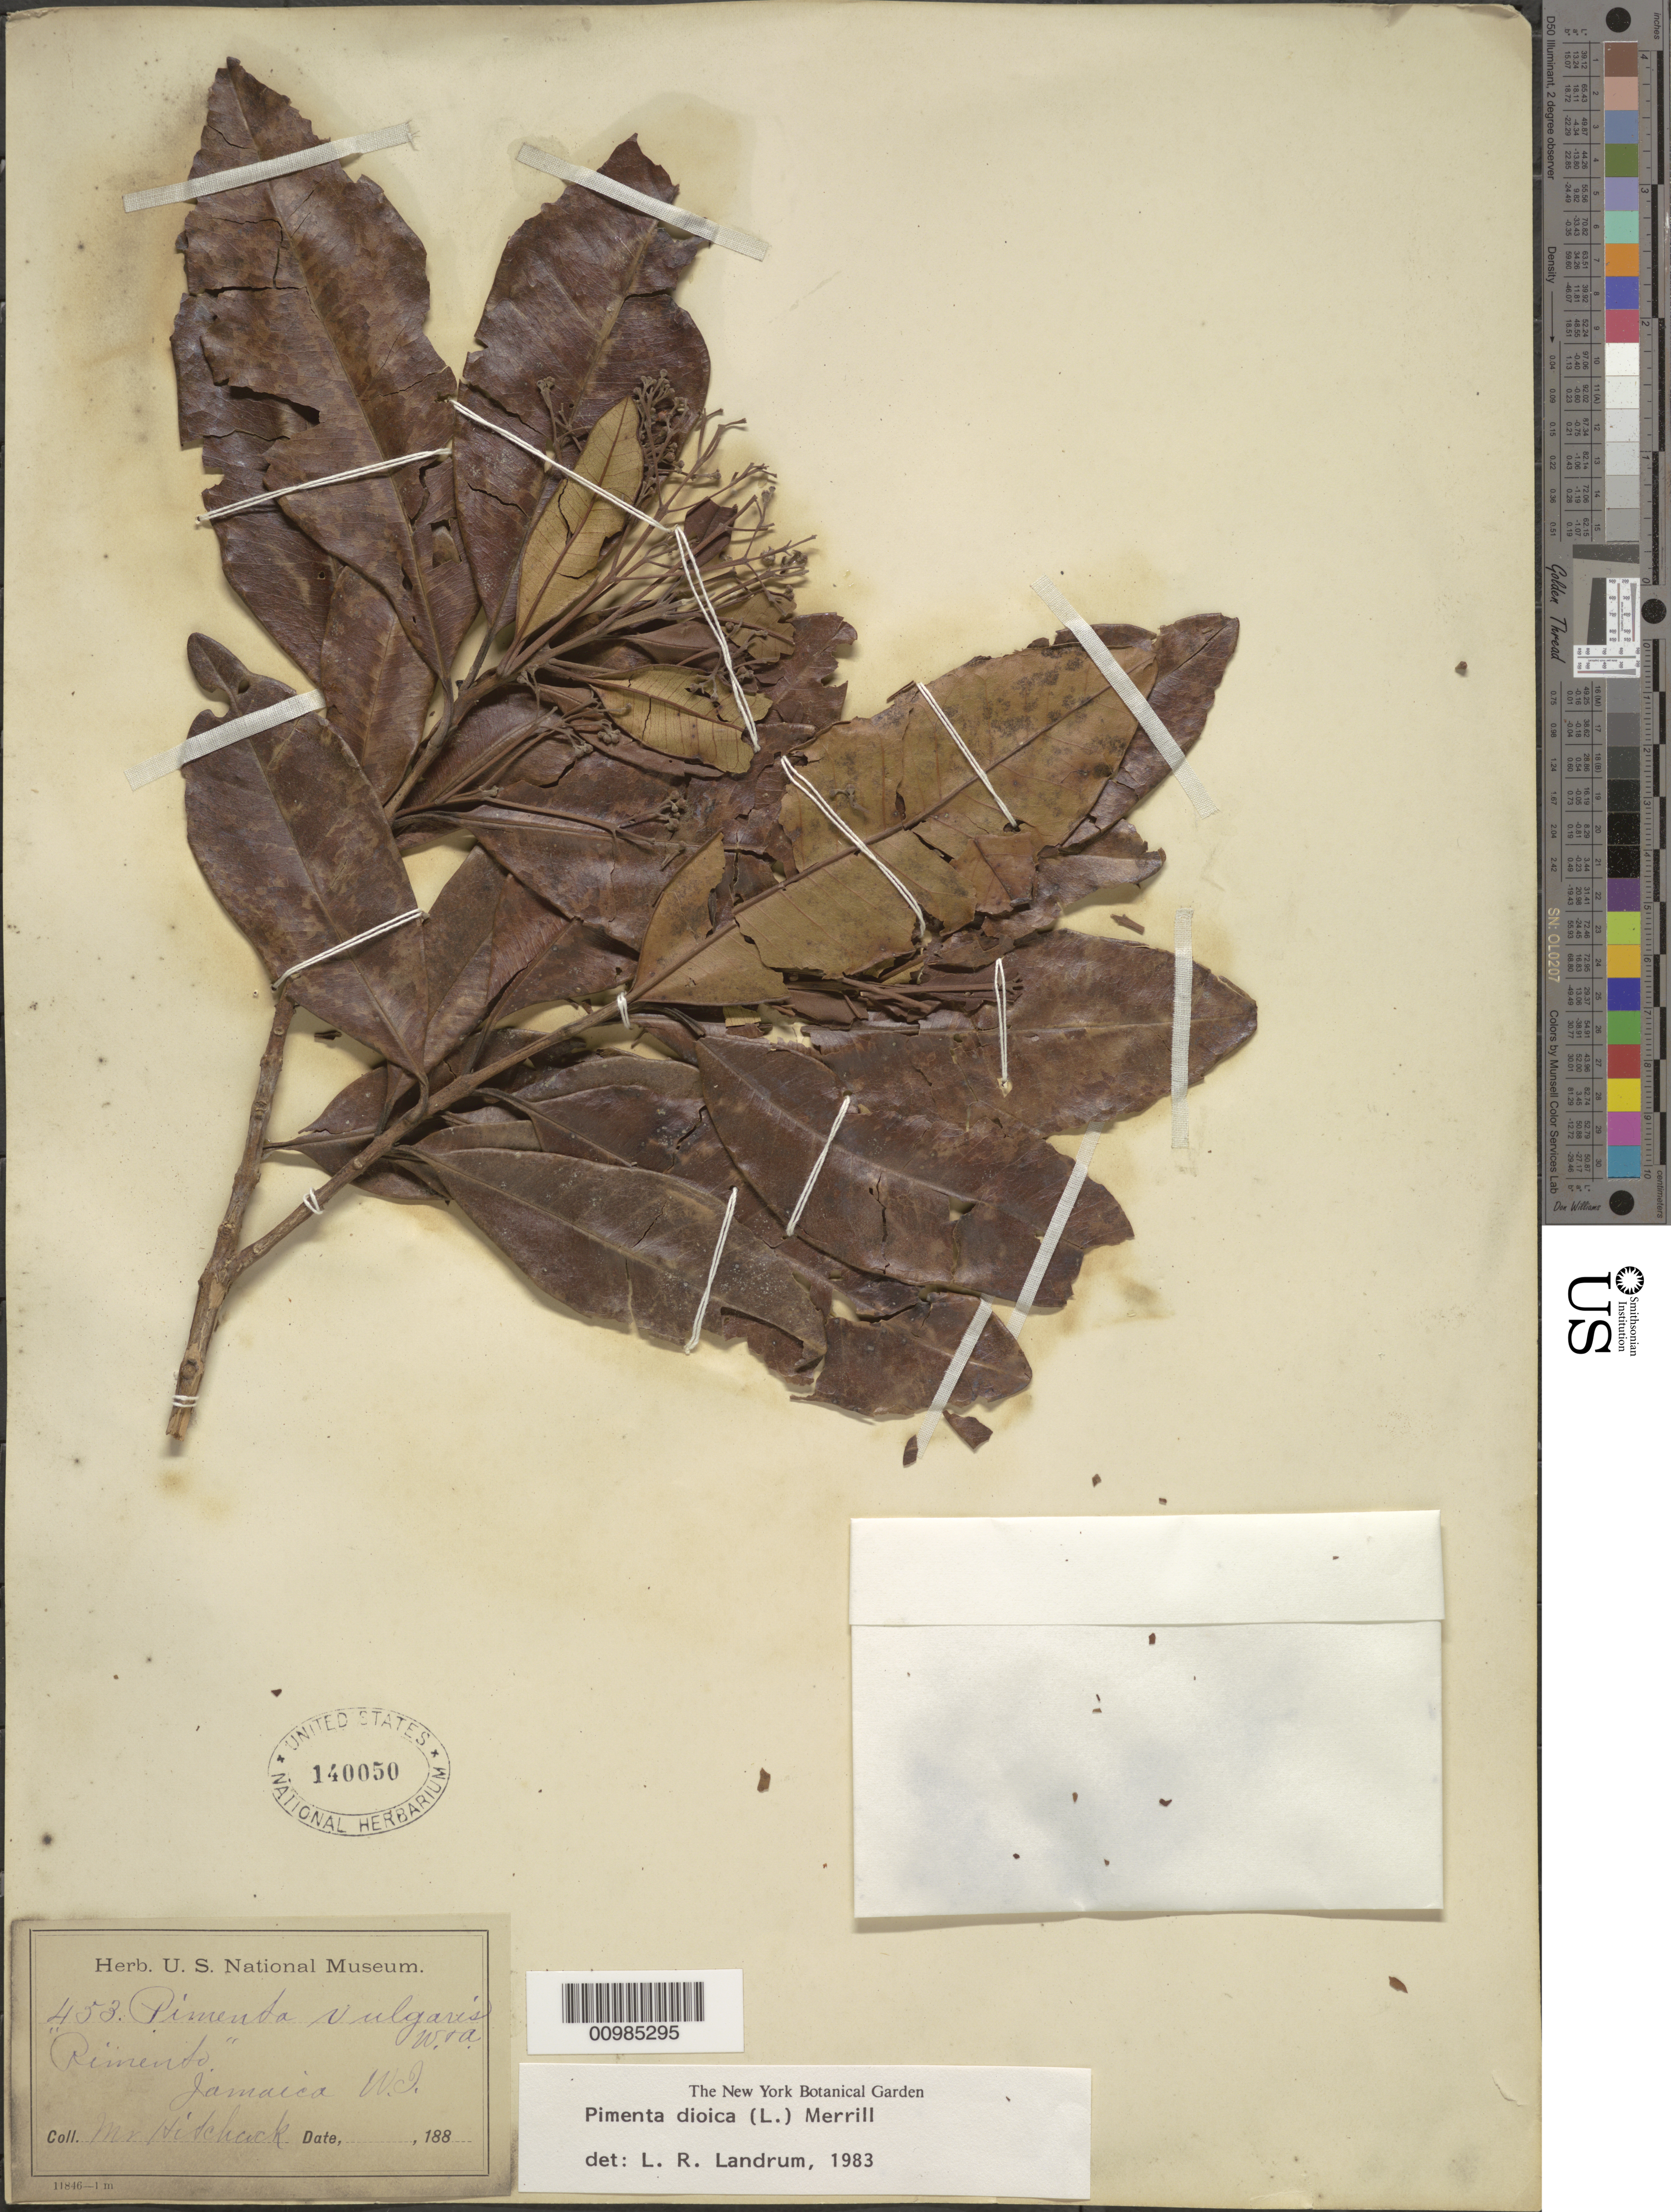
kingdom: Plantae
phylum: Tracheophyta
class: Magnoliopsida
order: Myrtales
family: Myrtaceae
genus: Pimenta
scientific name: Pimenta dioica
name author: (L.) Merr.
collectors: -- Hitchcock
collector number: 453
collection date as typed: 1880 to -- --- 1889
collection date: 1880/1889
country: Jamaica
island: Jamaica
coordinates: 0 N, 0 E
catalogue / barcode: US 140050